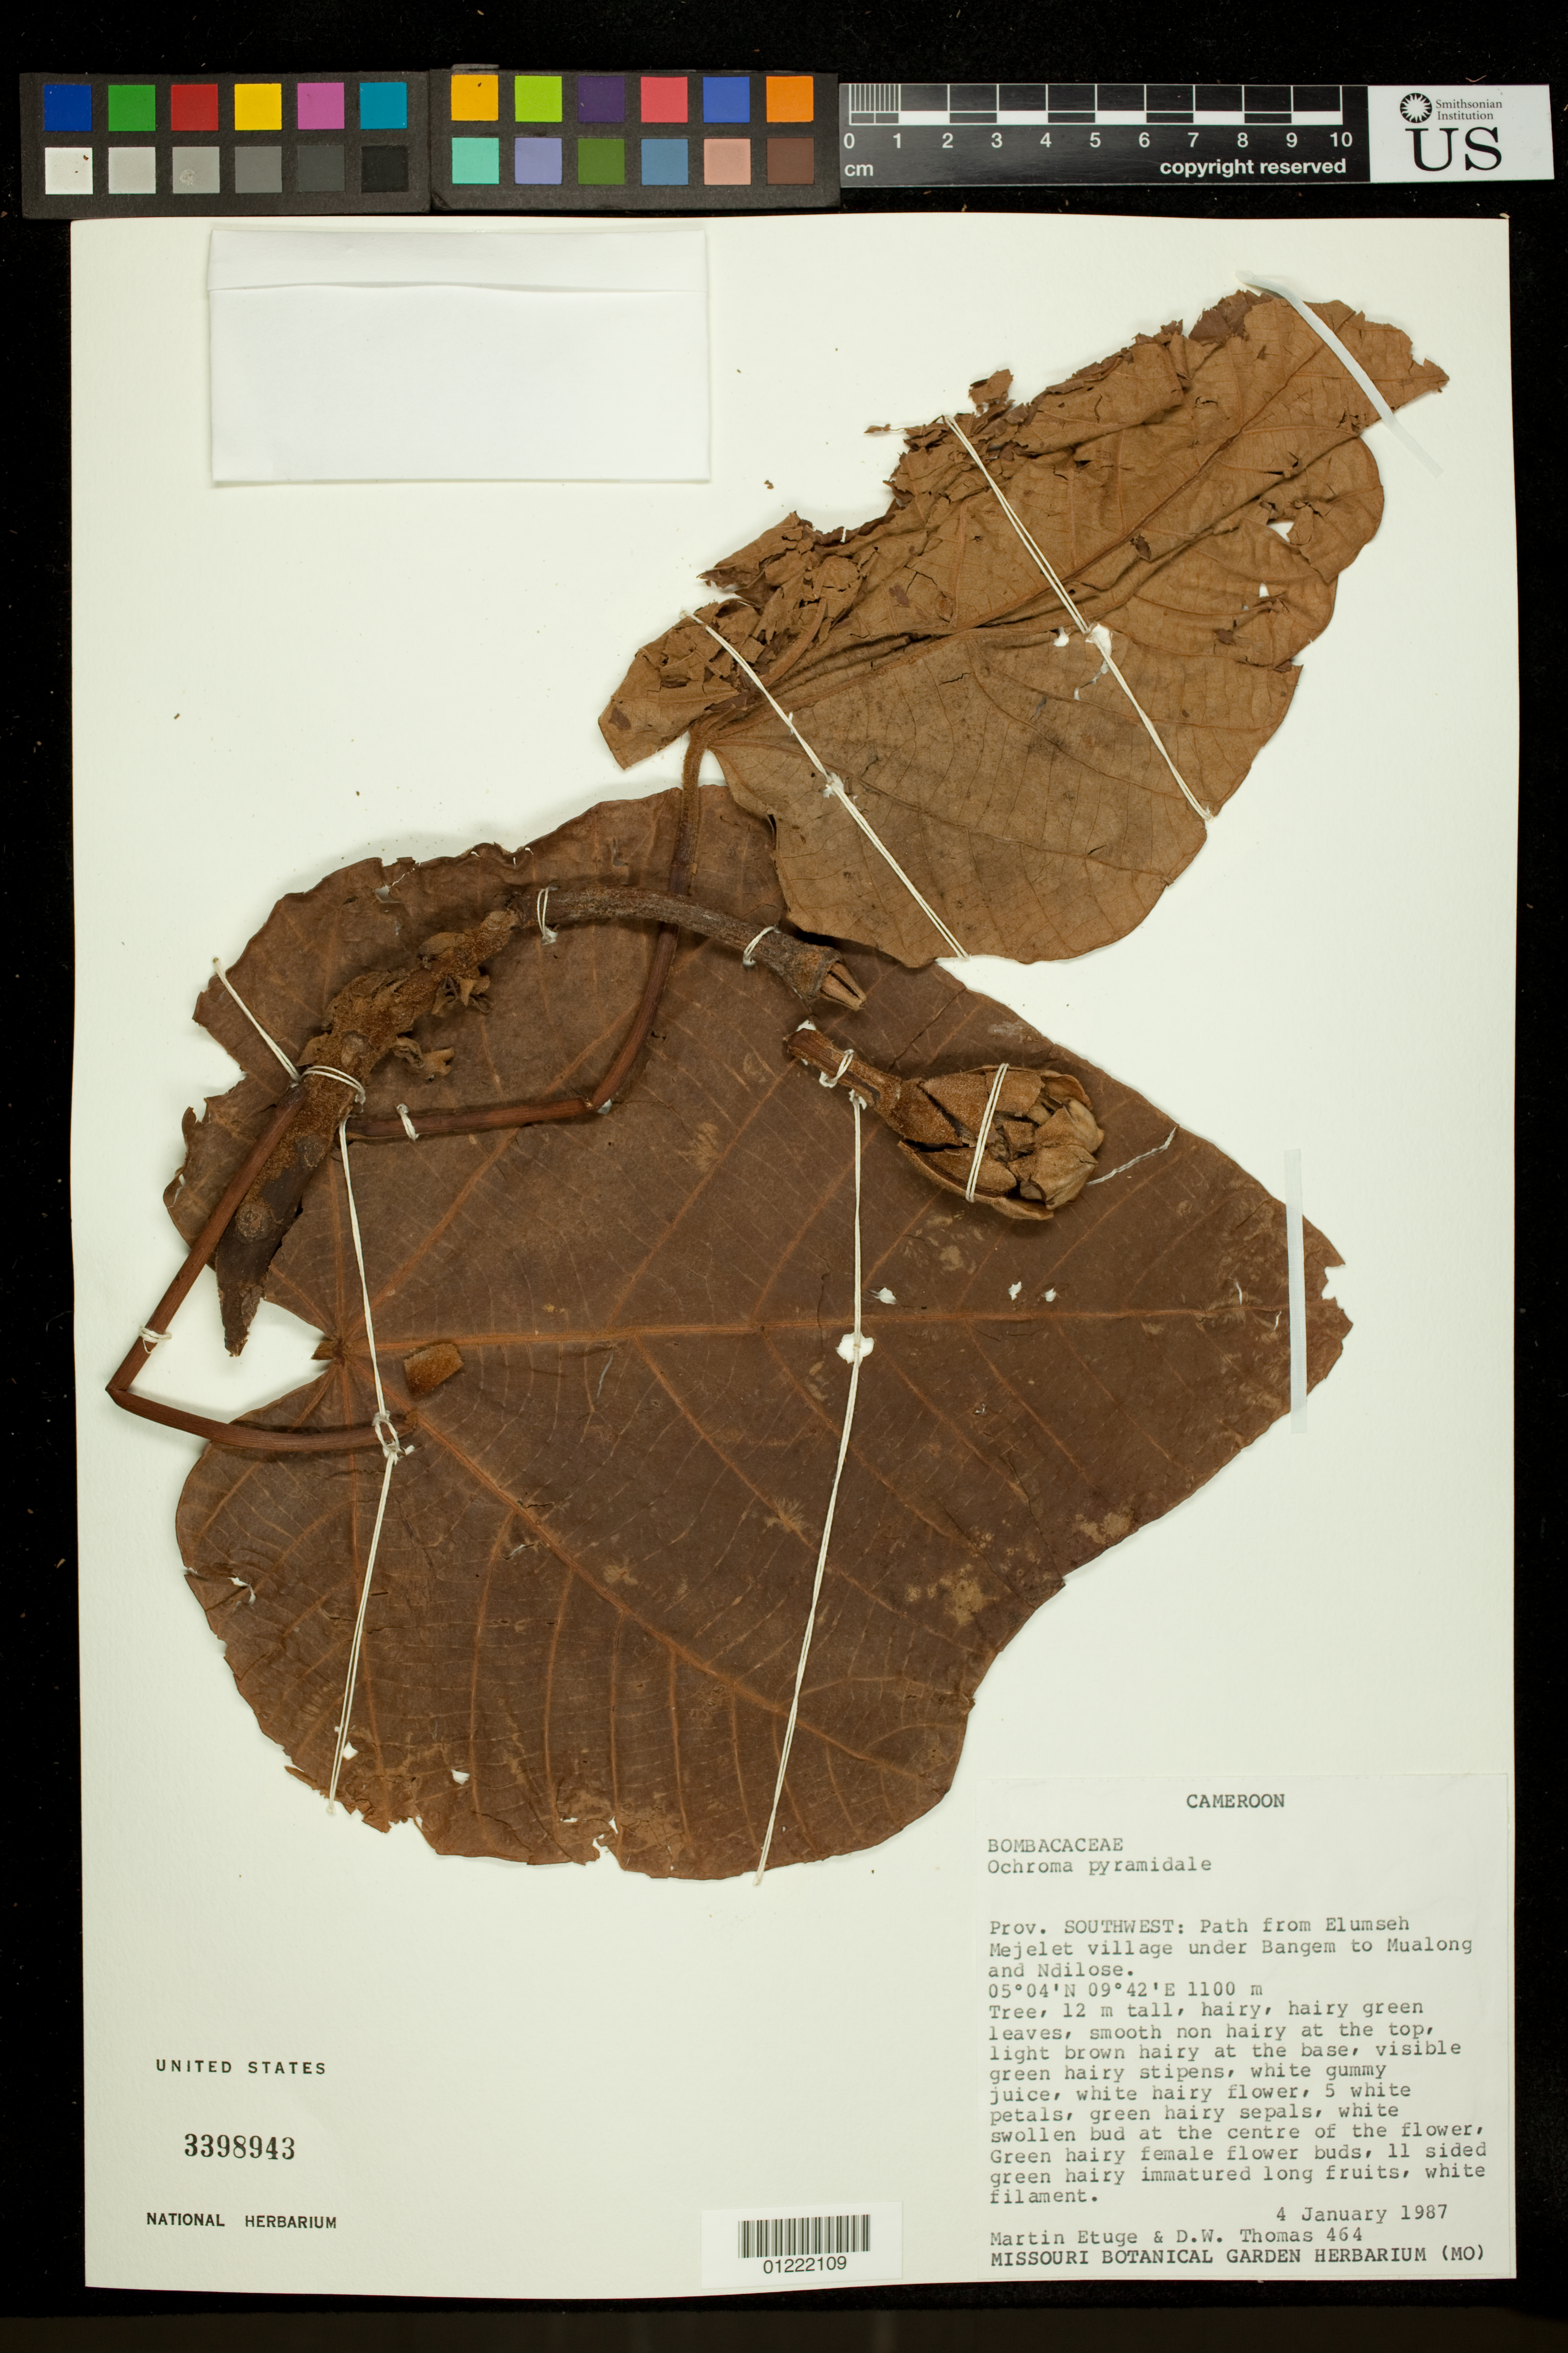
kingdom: Plantae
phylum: Tracheophyta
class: Magnoliopsida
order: Malvales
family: Malvaceae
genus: Ochroma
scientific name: Ochroma pyramidale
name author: (Cav. ex Lam.) Urb.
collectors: M. Etuge & D. W. Thomas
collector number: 464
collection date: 1987-01-04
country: Cameroon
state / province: Sud-Ouest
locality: Path from Elumseh Mejelet village under Bangem to Mualong and Ndilose.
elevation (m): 1100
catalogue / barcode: US 3398943